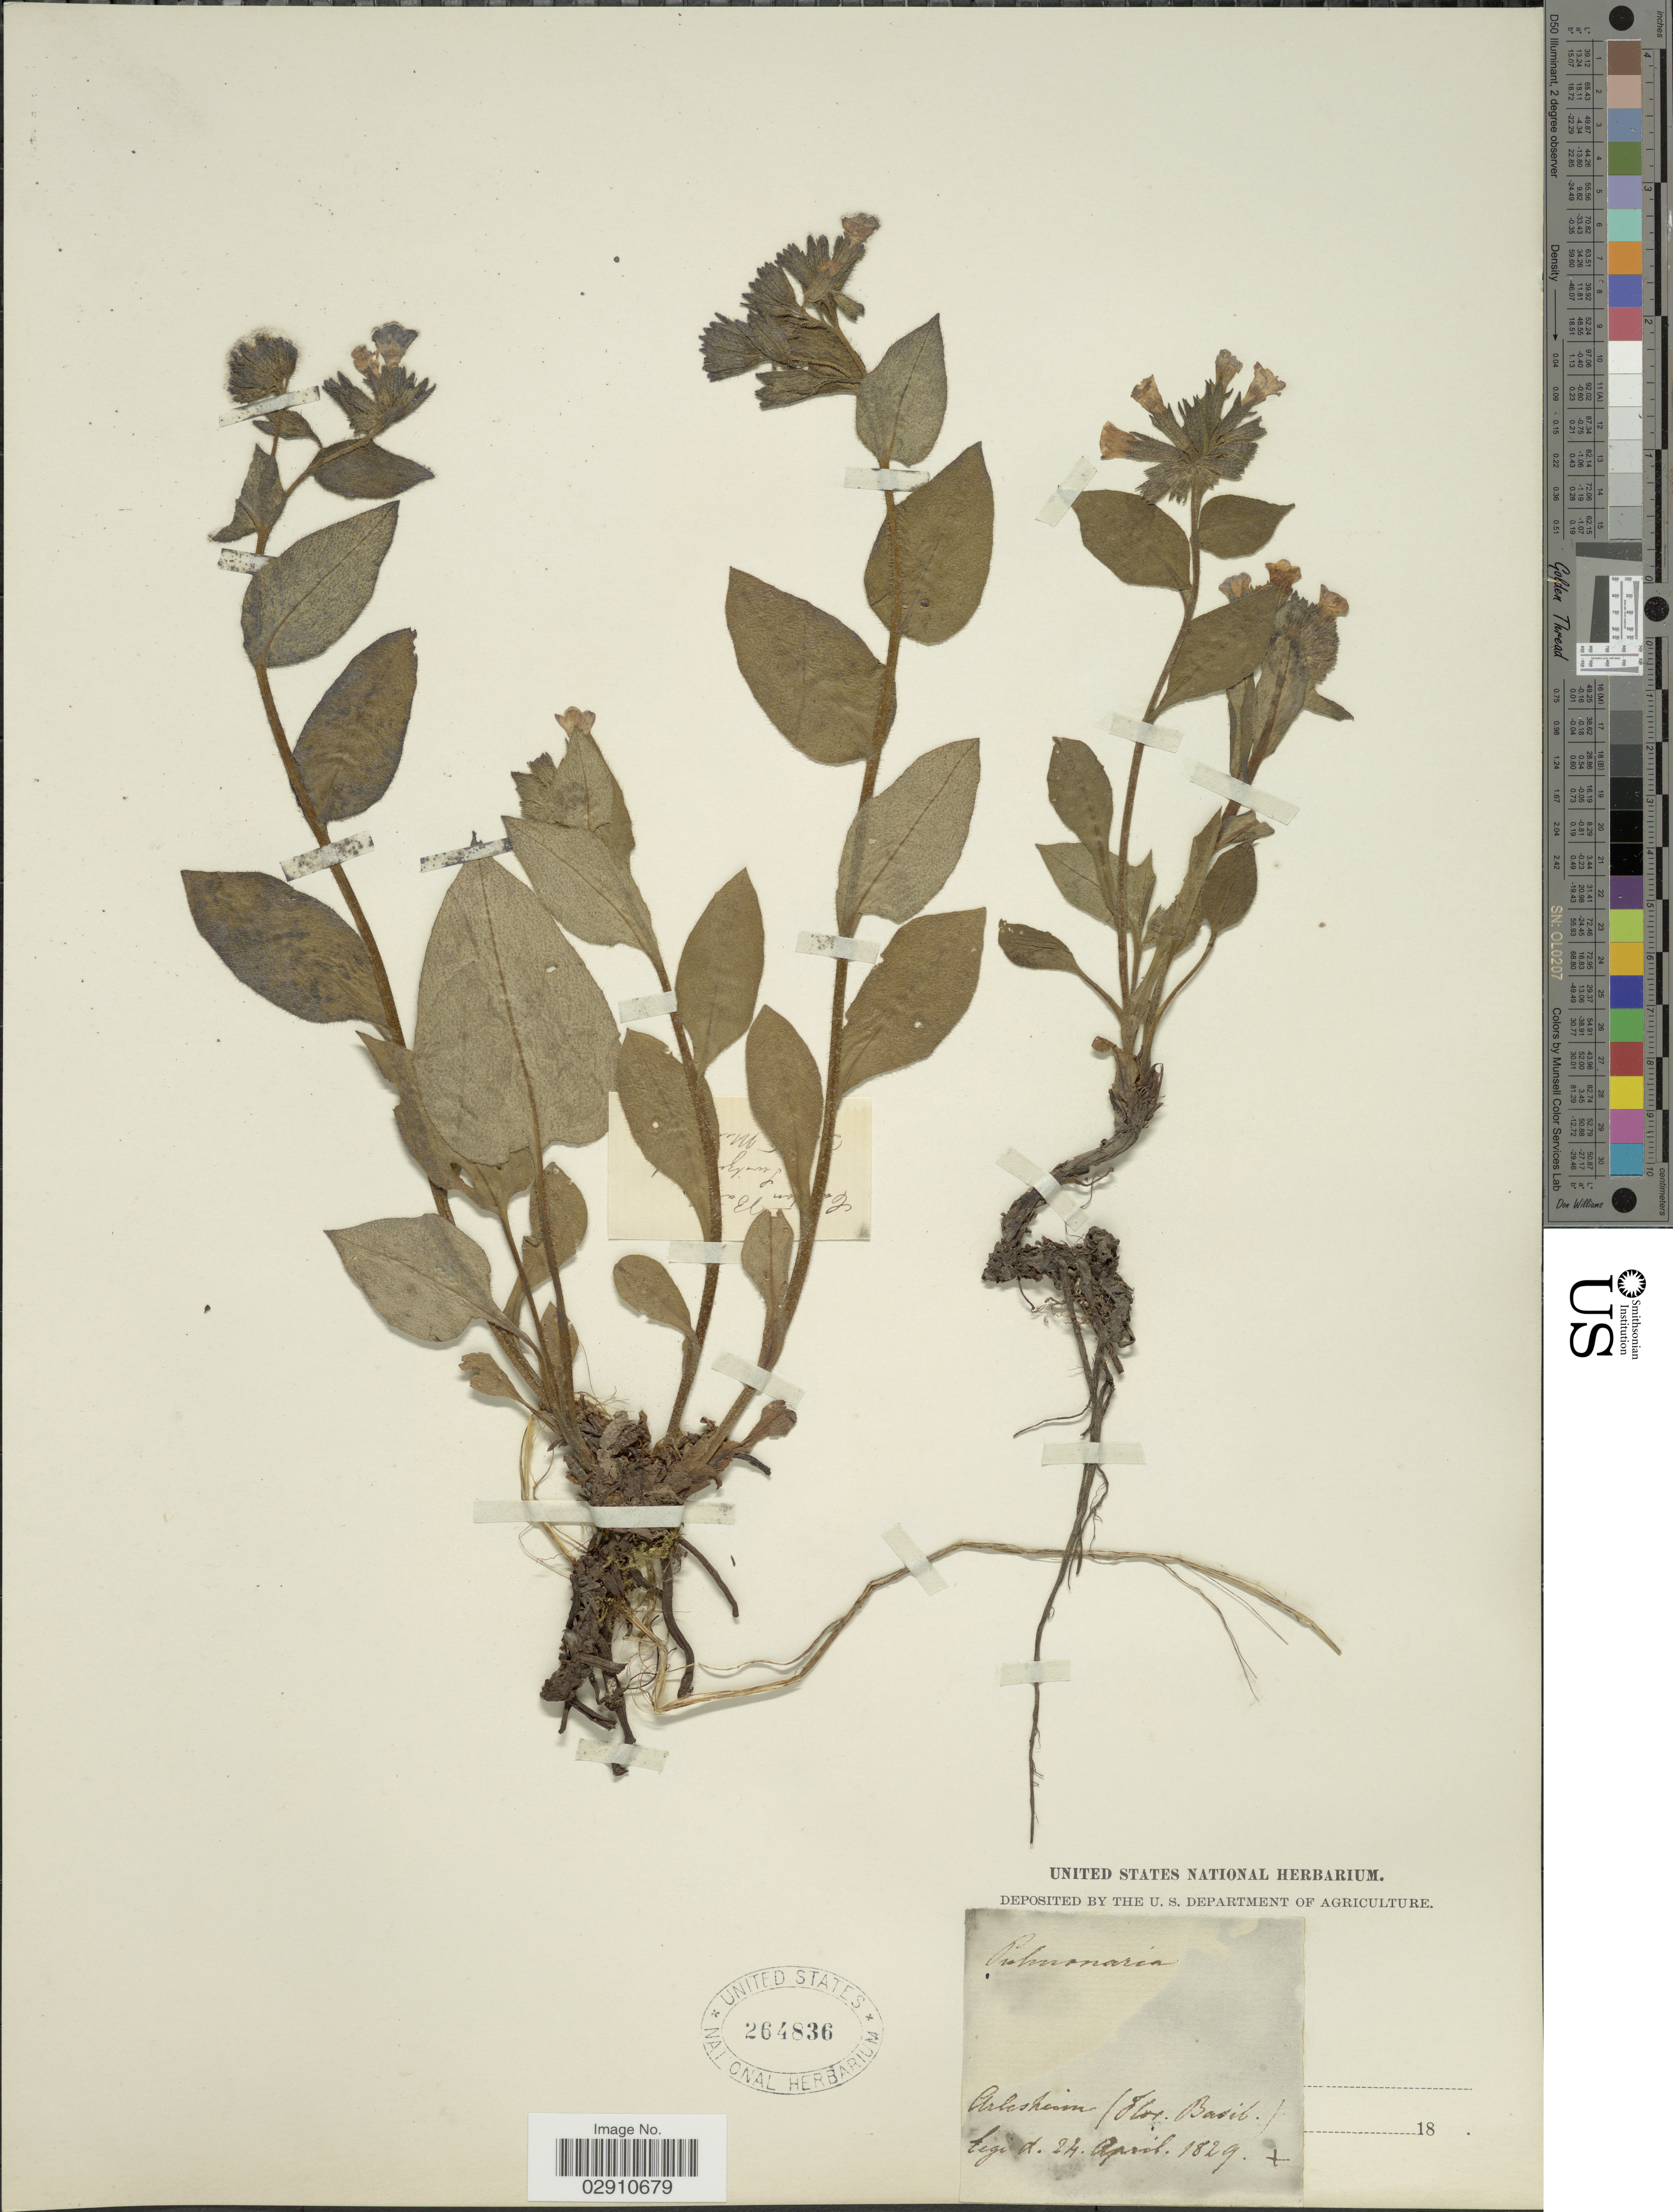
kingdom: Plantae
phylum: Tracheophyta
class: Magnoliopsida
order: Boraginales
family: Boraginaceae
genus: Pulmonaria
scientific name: Pulmonaria sp.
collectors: U.S. National Herbarium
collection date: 1829-04-24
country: Switzerland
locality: Arlesheim (Flor. Basil).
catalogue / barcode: US 264836